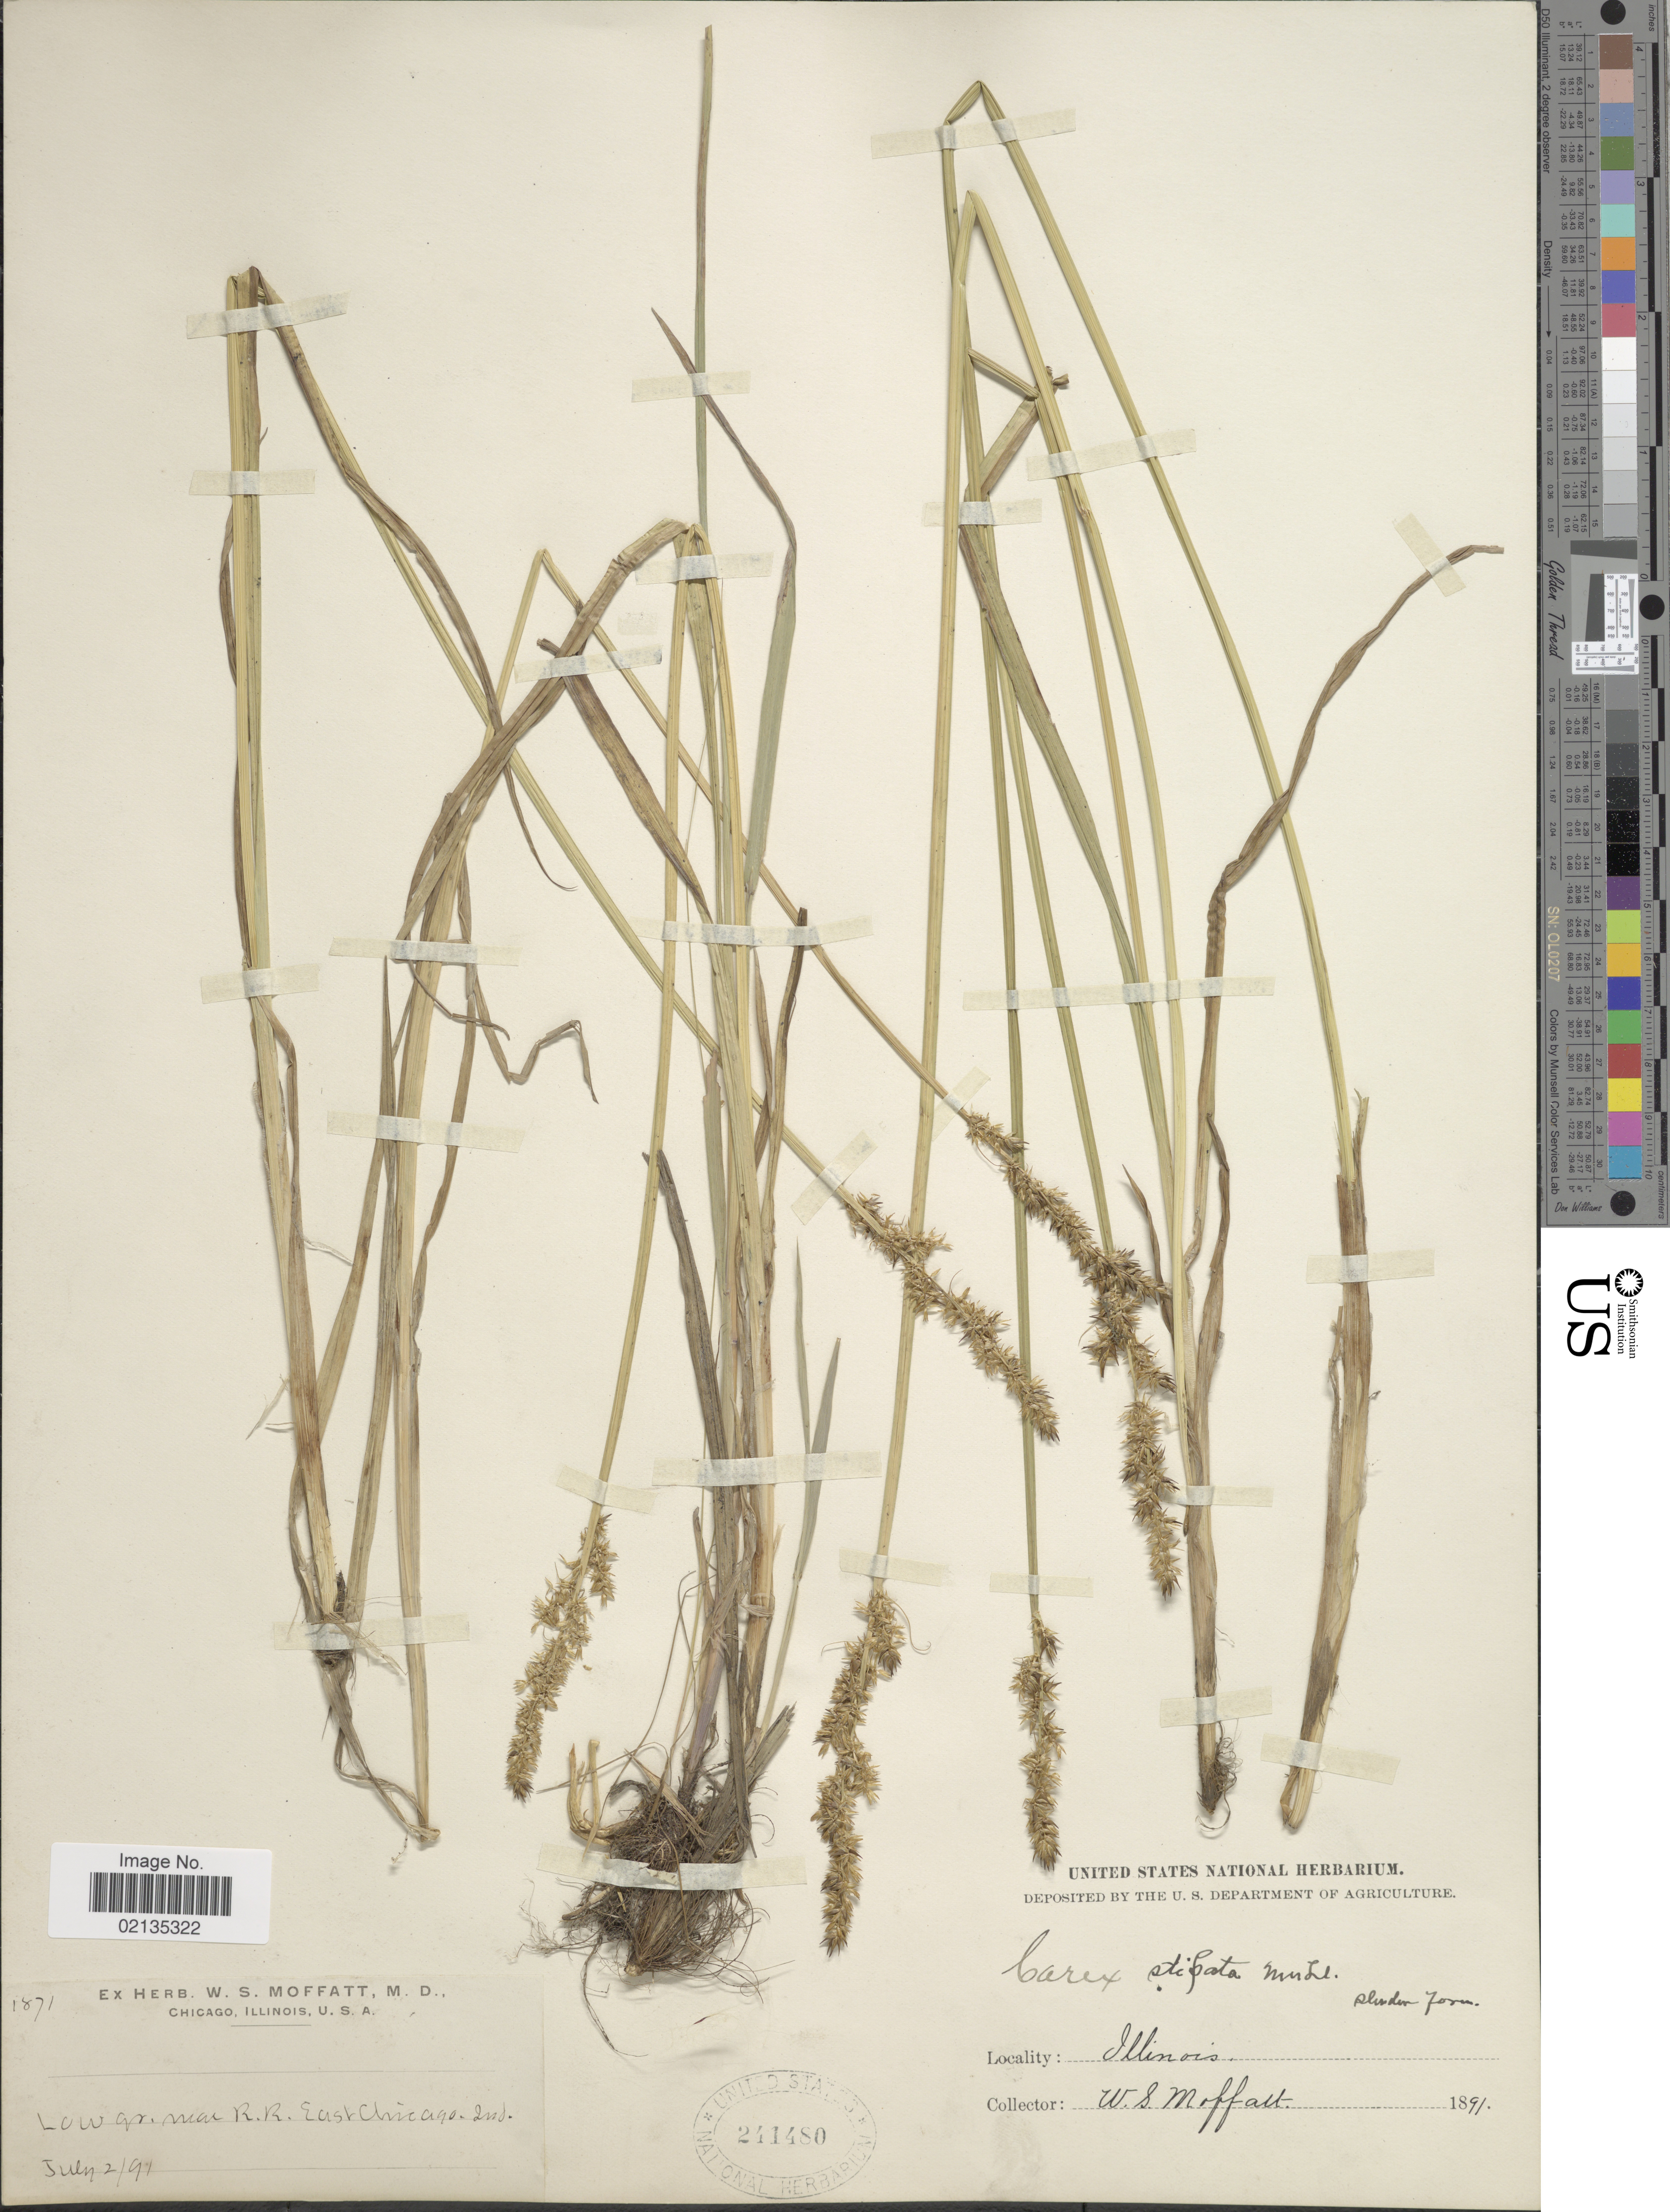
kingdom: Plantae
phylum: Tracheophyta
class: Liliopsida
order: Poales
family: Cyperaceae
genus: Carex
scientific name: Carex stipata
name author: Muhl. ex Willd.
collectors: W. Moffatt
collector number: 1871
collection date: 1891-07-02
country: United States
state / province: Illinois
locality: Low gr. near R. R. East Chicago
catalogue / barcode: US 241480